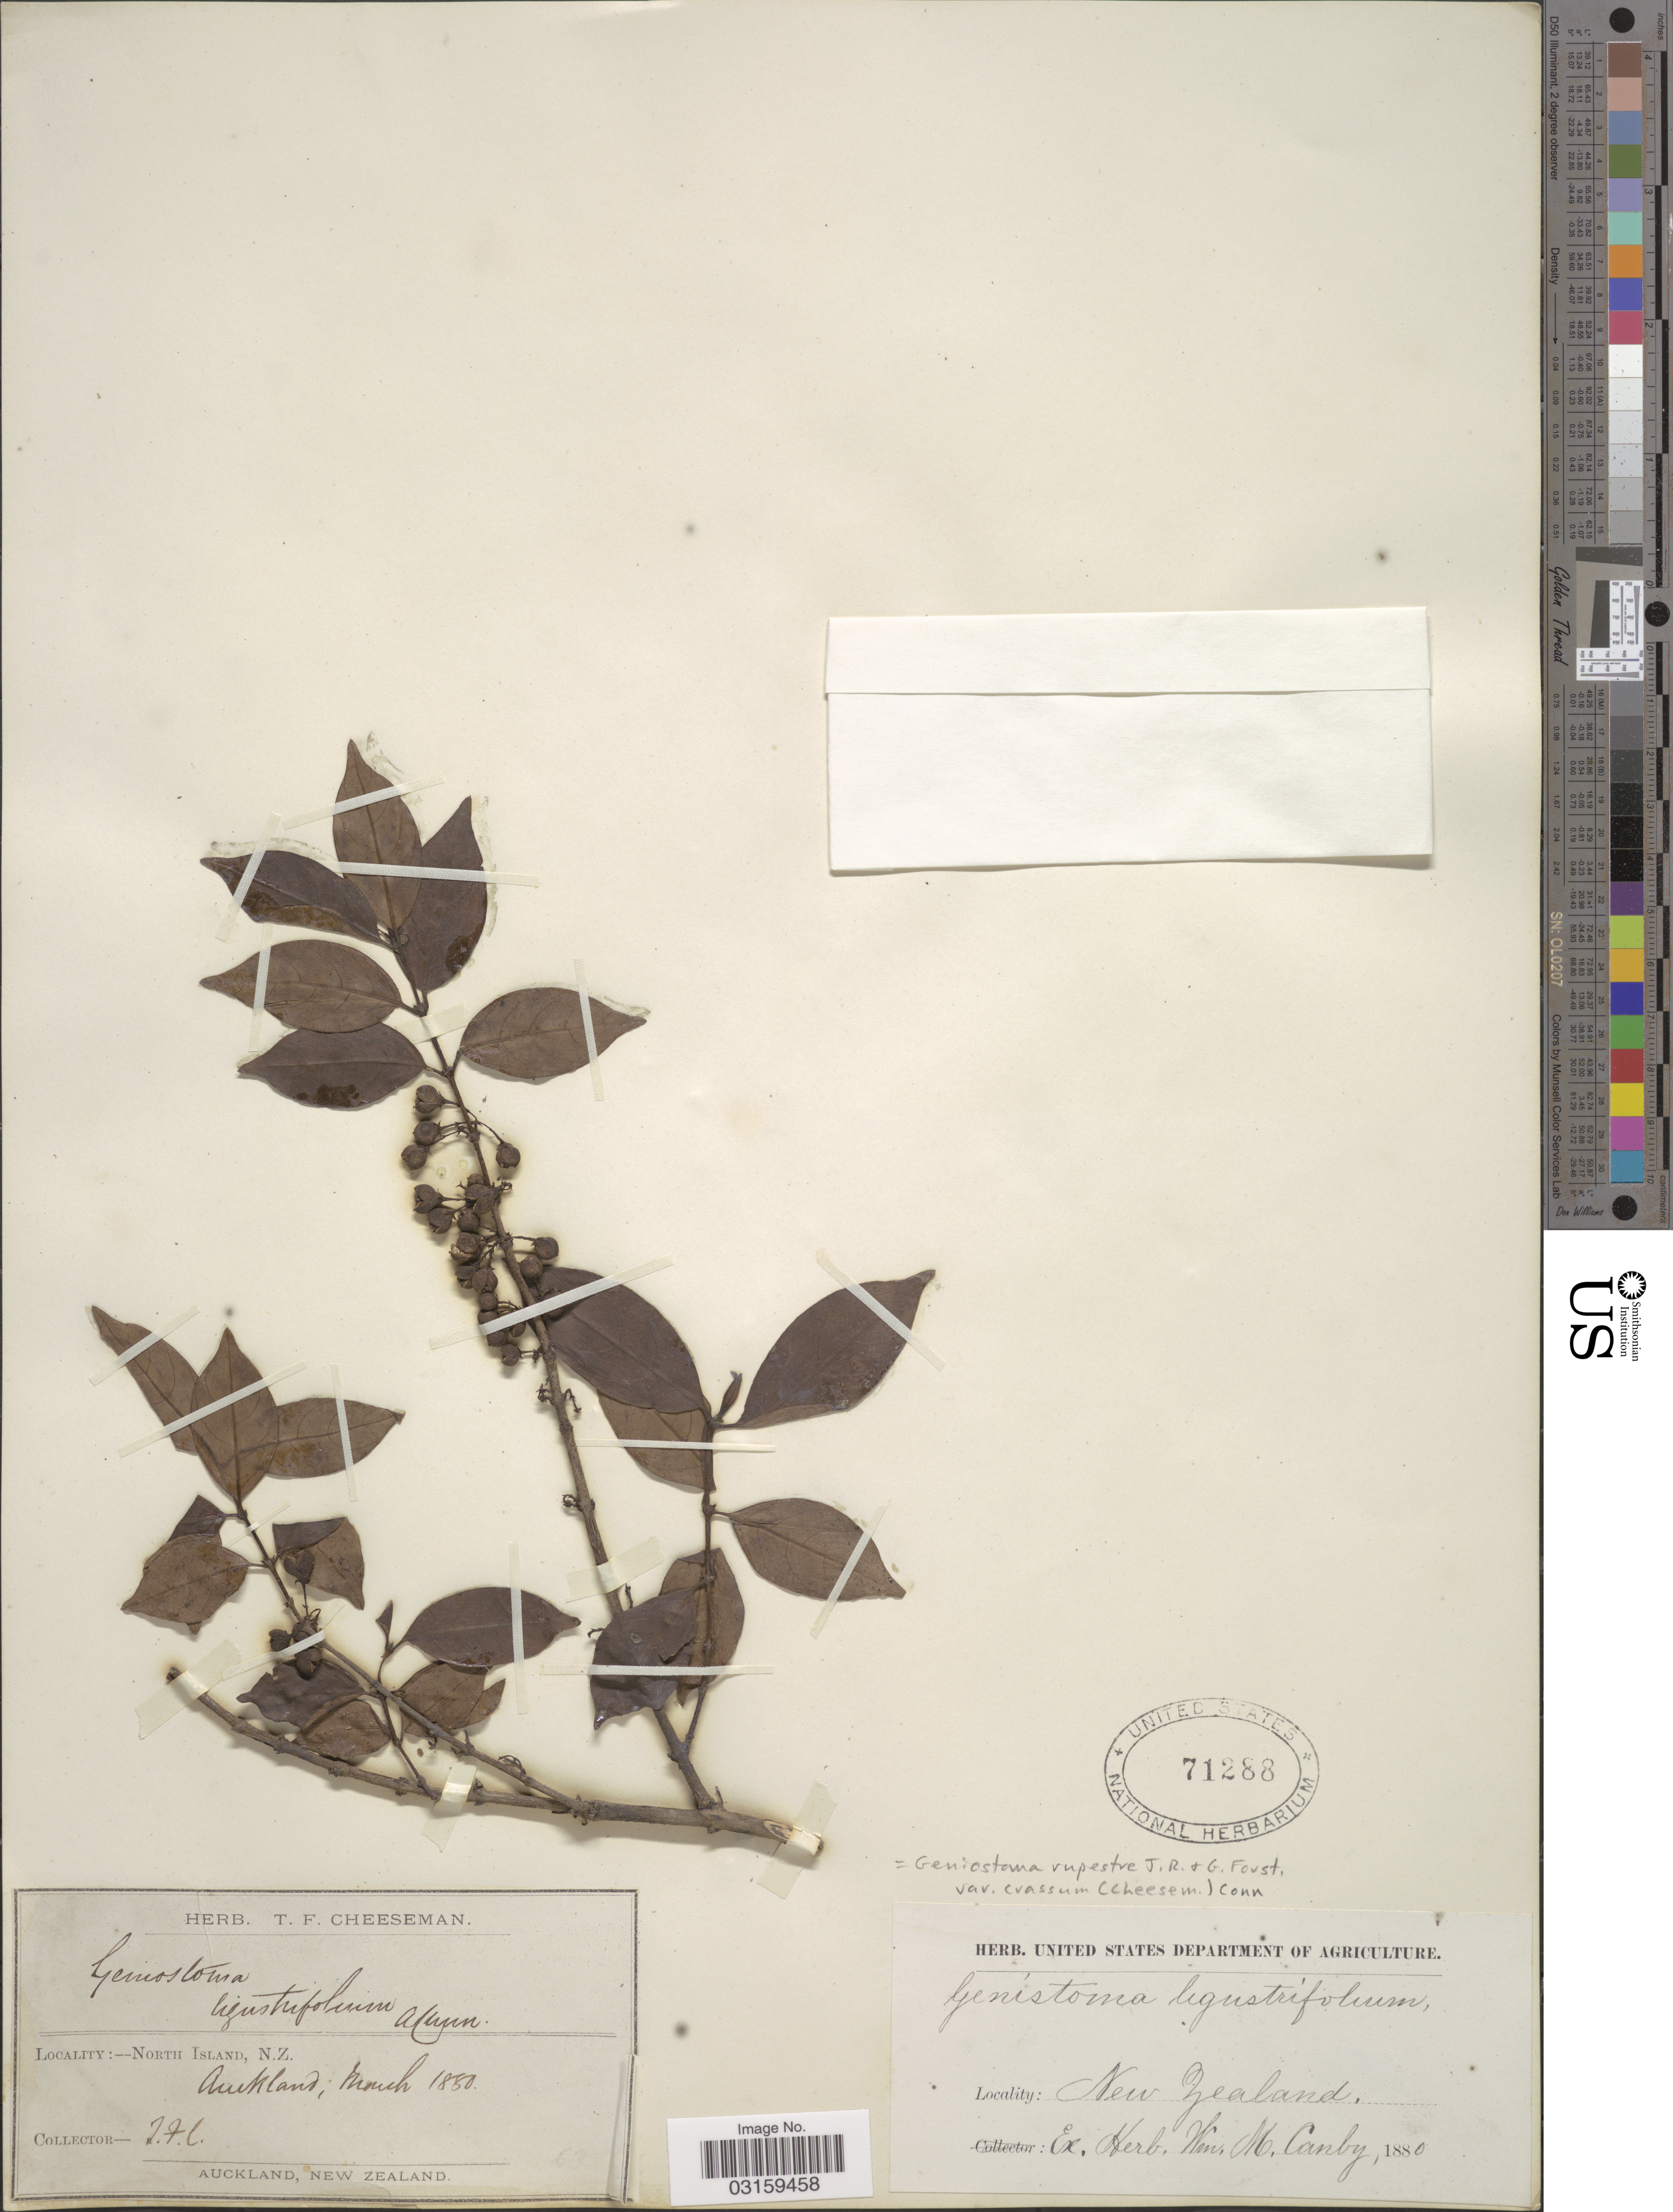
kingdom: Plantae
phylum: Tracheophyta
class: Magnoliopsida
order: Gentianales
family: Loganiaceae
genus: Geniostoma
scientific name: Geniostoma rupestre var. crassum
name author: J.R. Forst. & G. Forst.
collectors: T. F. Cheeseman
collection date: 1880-03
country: New Zealand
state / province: Auckland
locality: North Island. Auckland.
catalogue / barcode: US 71288